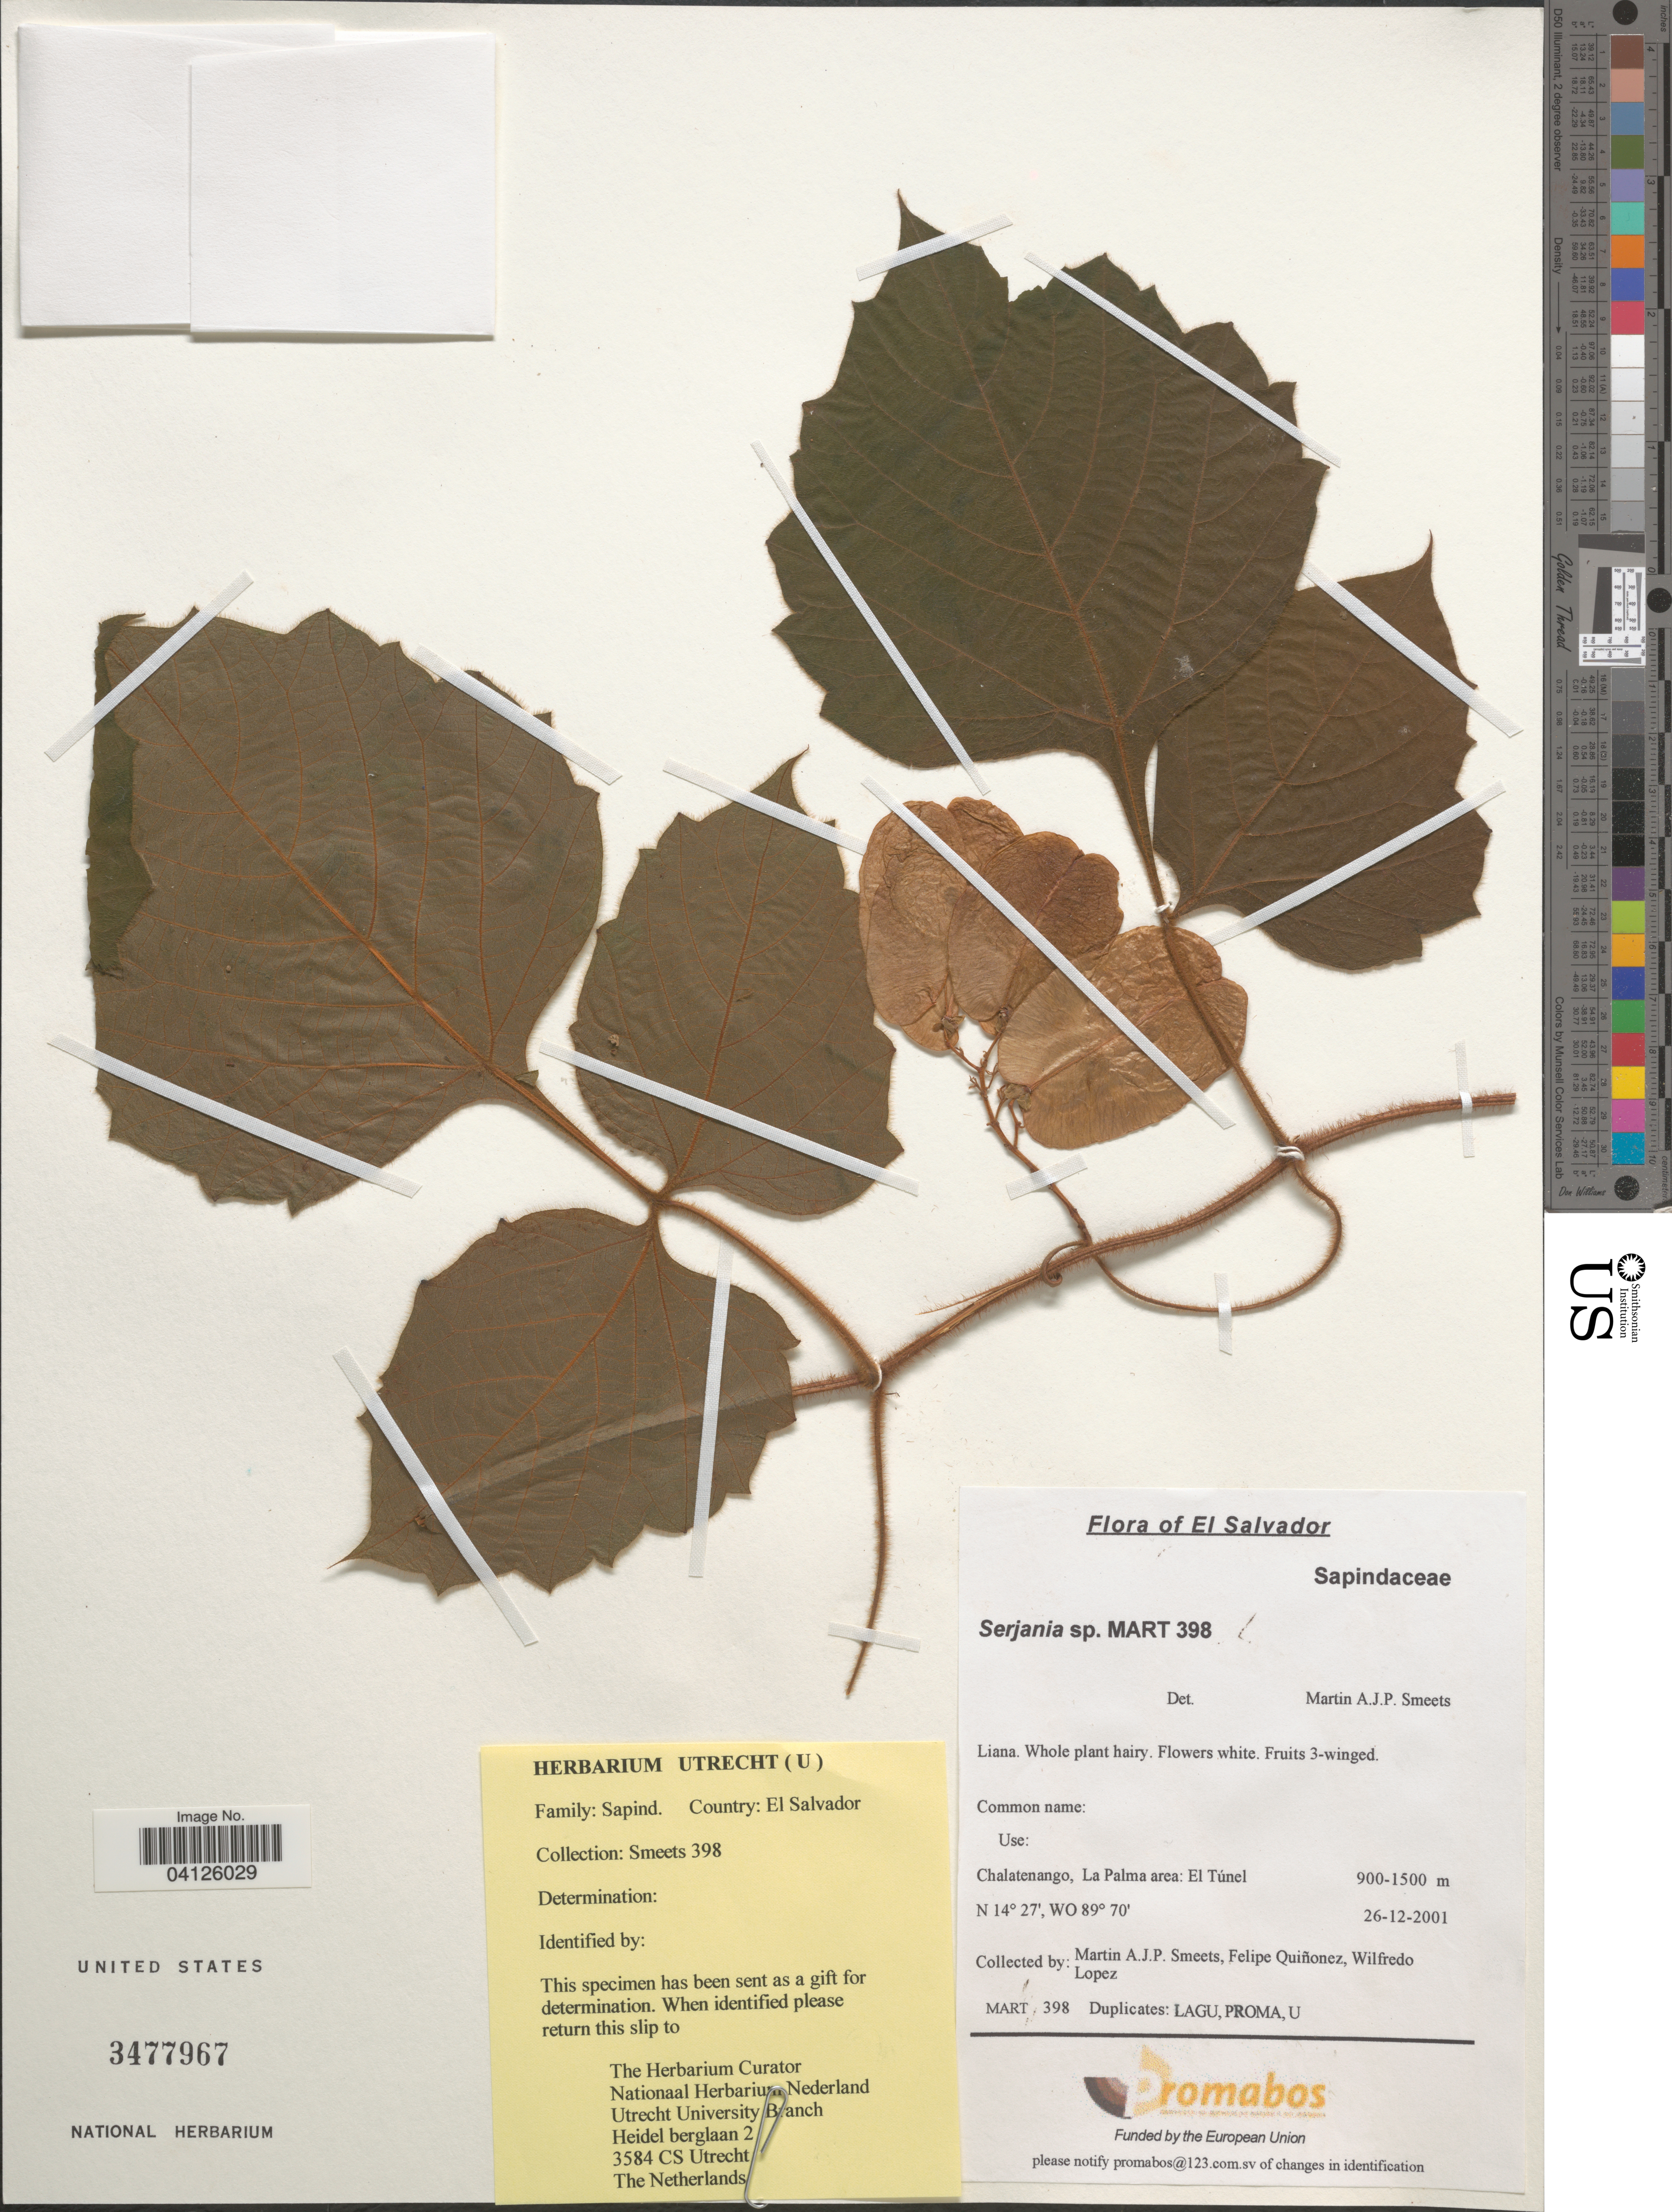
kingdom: Plantae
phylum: Tracheophyta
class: Magnoliopsida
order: Sapindales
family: Sapindaceae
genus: Serjania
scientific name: Serjania hispida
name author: Standl. & Steyerm.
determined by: Acevedo-Rodriguez, P., (US), Smithsonian Institution - National Museum of Natural History (UNITED STATES)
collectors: M. Smeets, F. Quiñonez & W. Lopez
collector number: MART398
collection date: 2001-12-26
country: El Salvador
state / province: Chalatenango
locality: La Palma area: El Túnel.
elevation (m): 900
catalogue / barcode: US 3477967